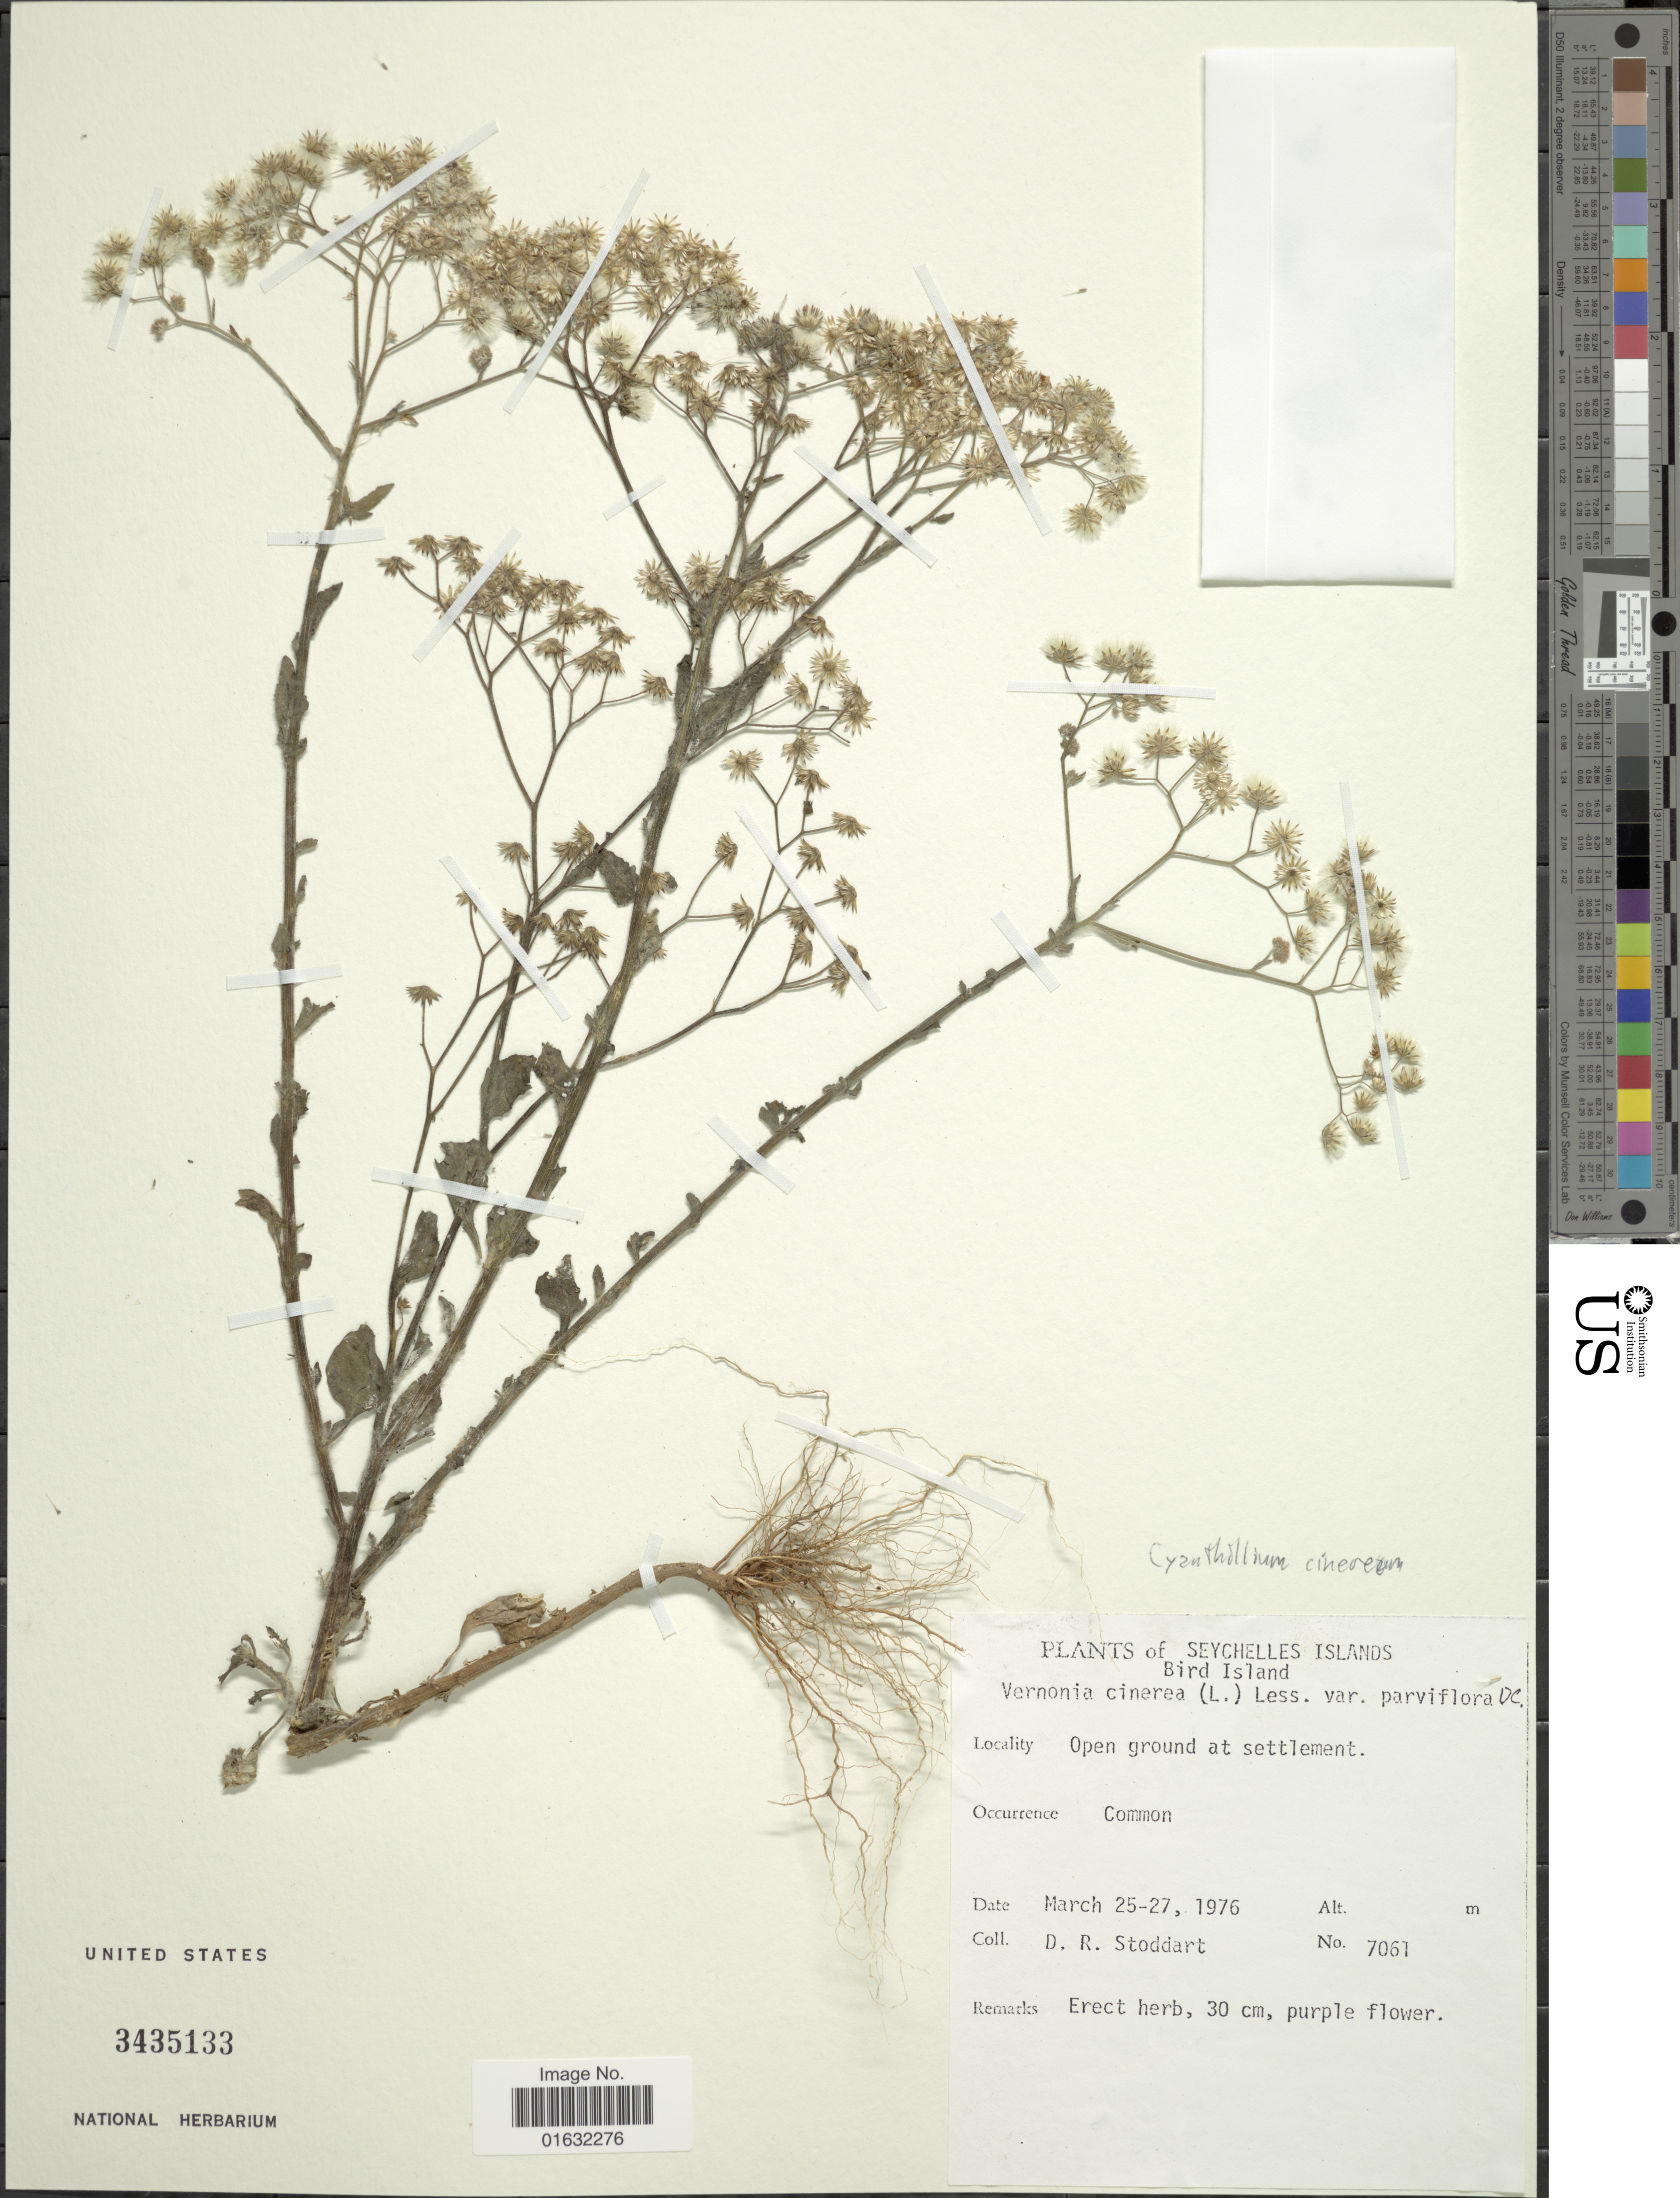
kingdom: Plantae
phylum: Tracheophyta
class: Magnoliopsida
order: Asterales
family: Asteraceae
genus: Cyanthillium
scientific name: Cyanthillium cinereum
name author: (L.) H. Rob.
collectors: D. R. Stoddart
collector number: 7061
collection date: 1976-03-25/1976-03-27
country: Seychelles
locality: Bird Island, Seychelles Islands, Open ground at settlement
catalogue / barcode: US 3435133